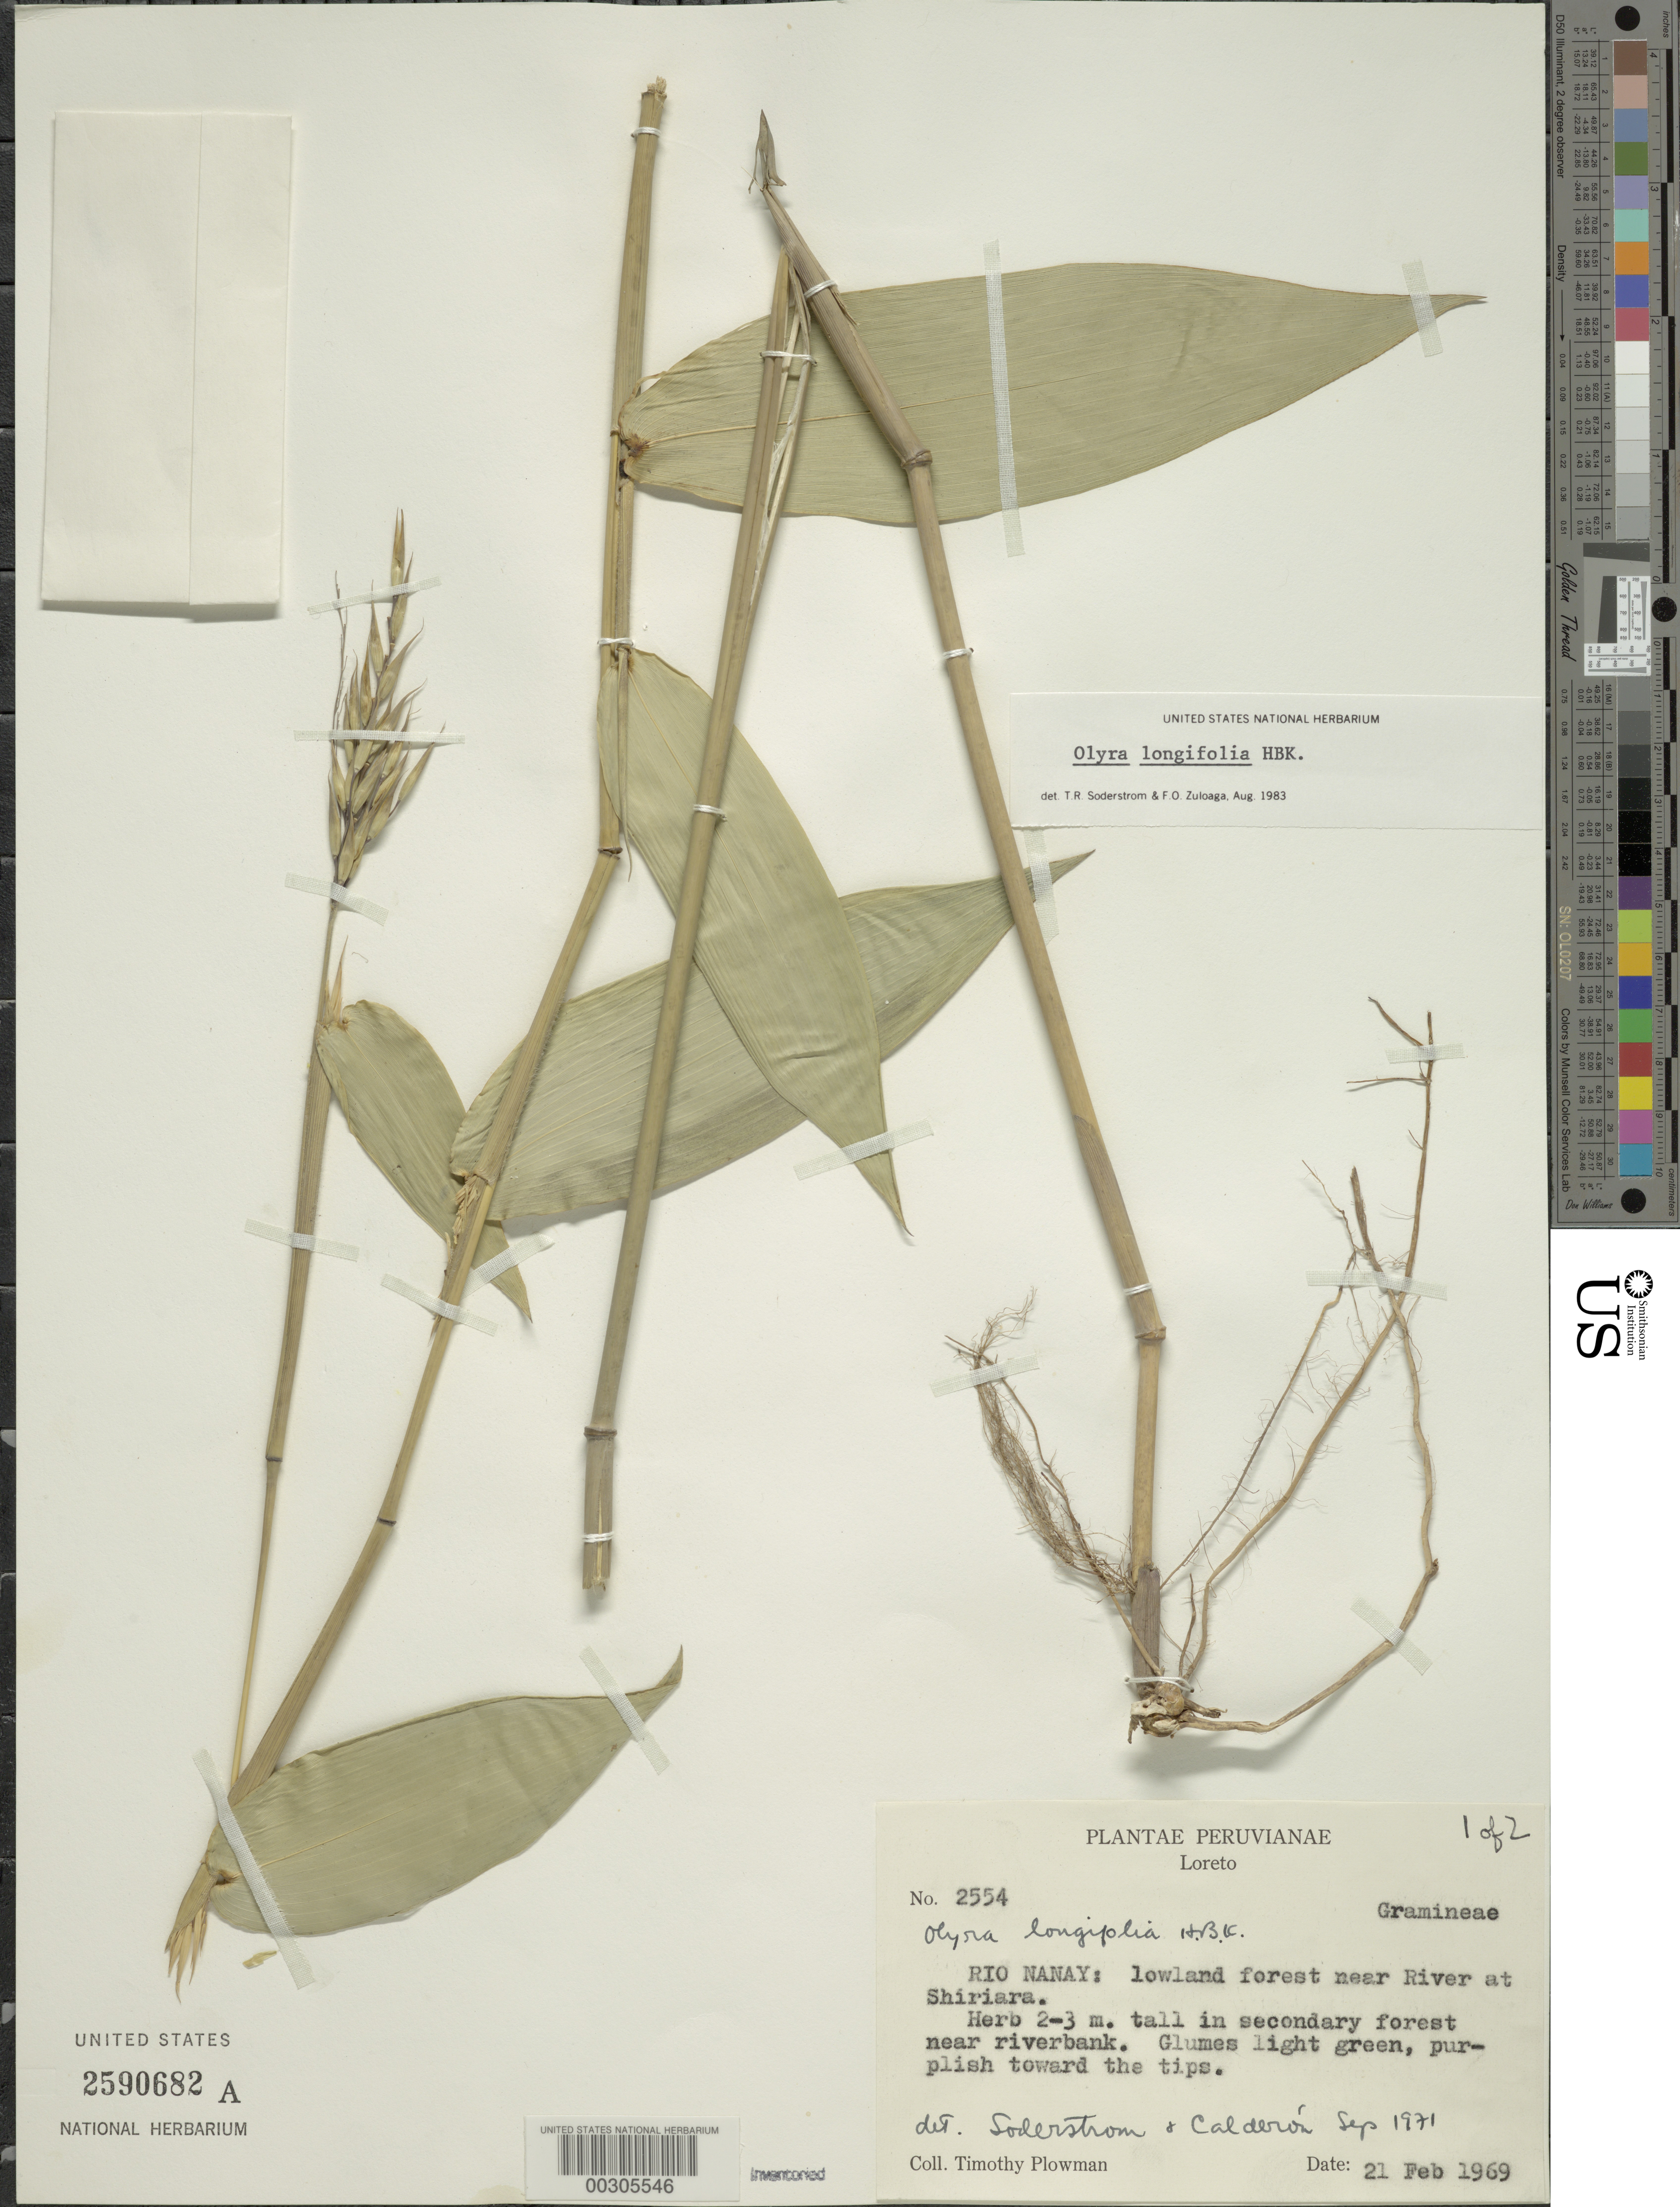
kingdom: Plantae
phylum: Tracheophyta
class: Liliopsida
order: Poales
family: Poaceae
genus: Olyra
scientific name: Olyra longifolia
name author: Kunth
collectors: T. Plowman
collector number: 2554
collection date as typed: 21 Feb 1969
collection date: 1969-02-21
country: Peru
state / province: Loreto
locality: Rio nanay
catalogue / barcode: US 2590682A